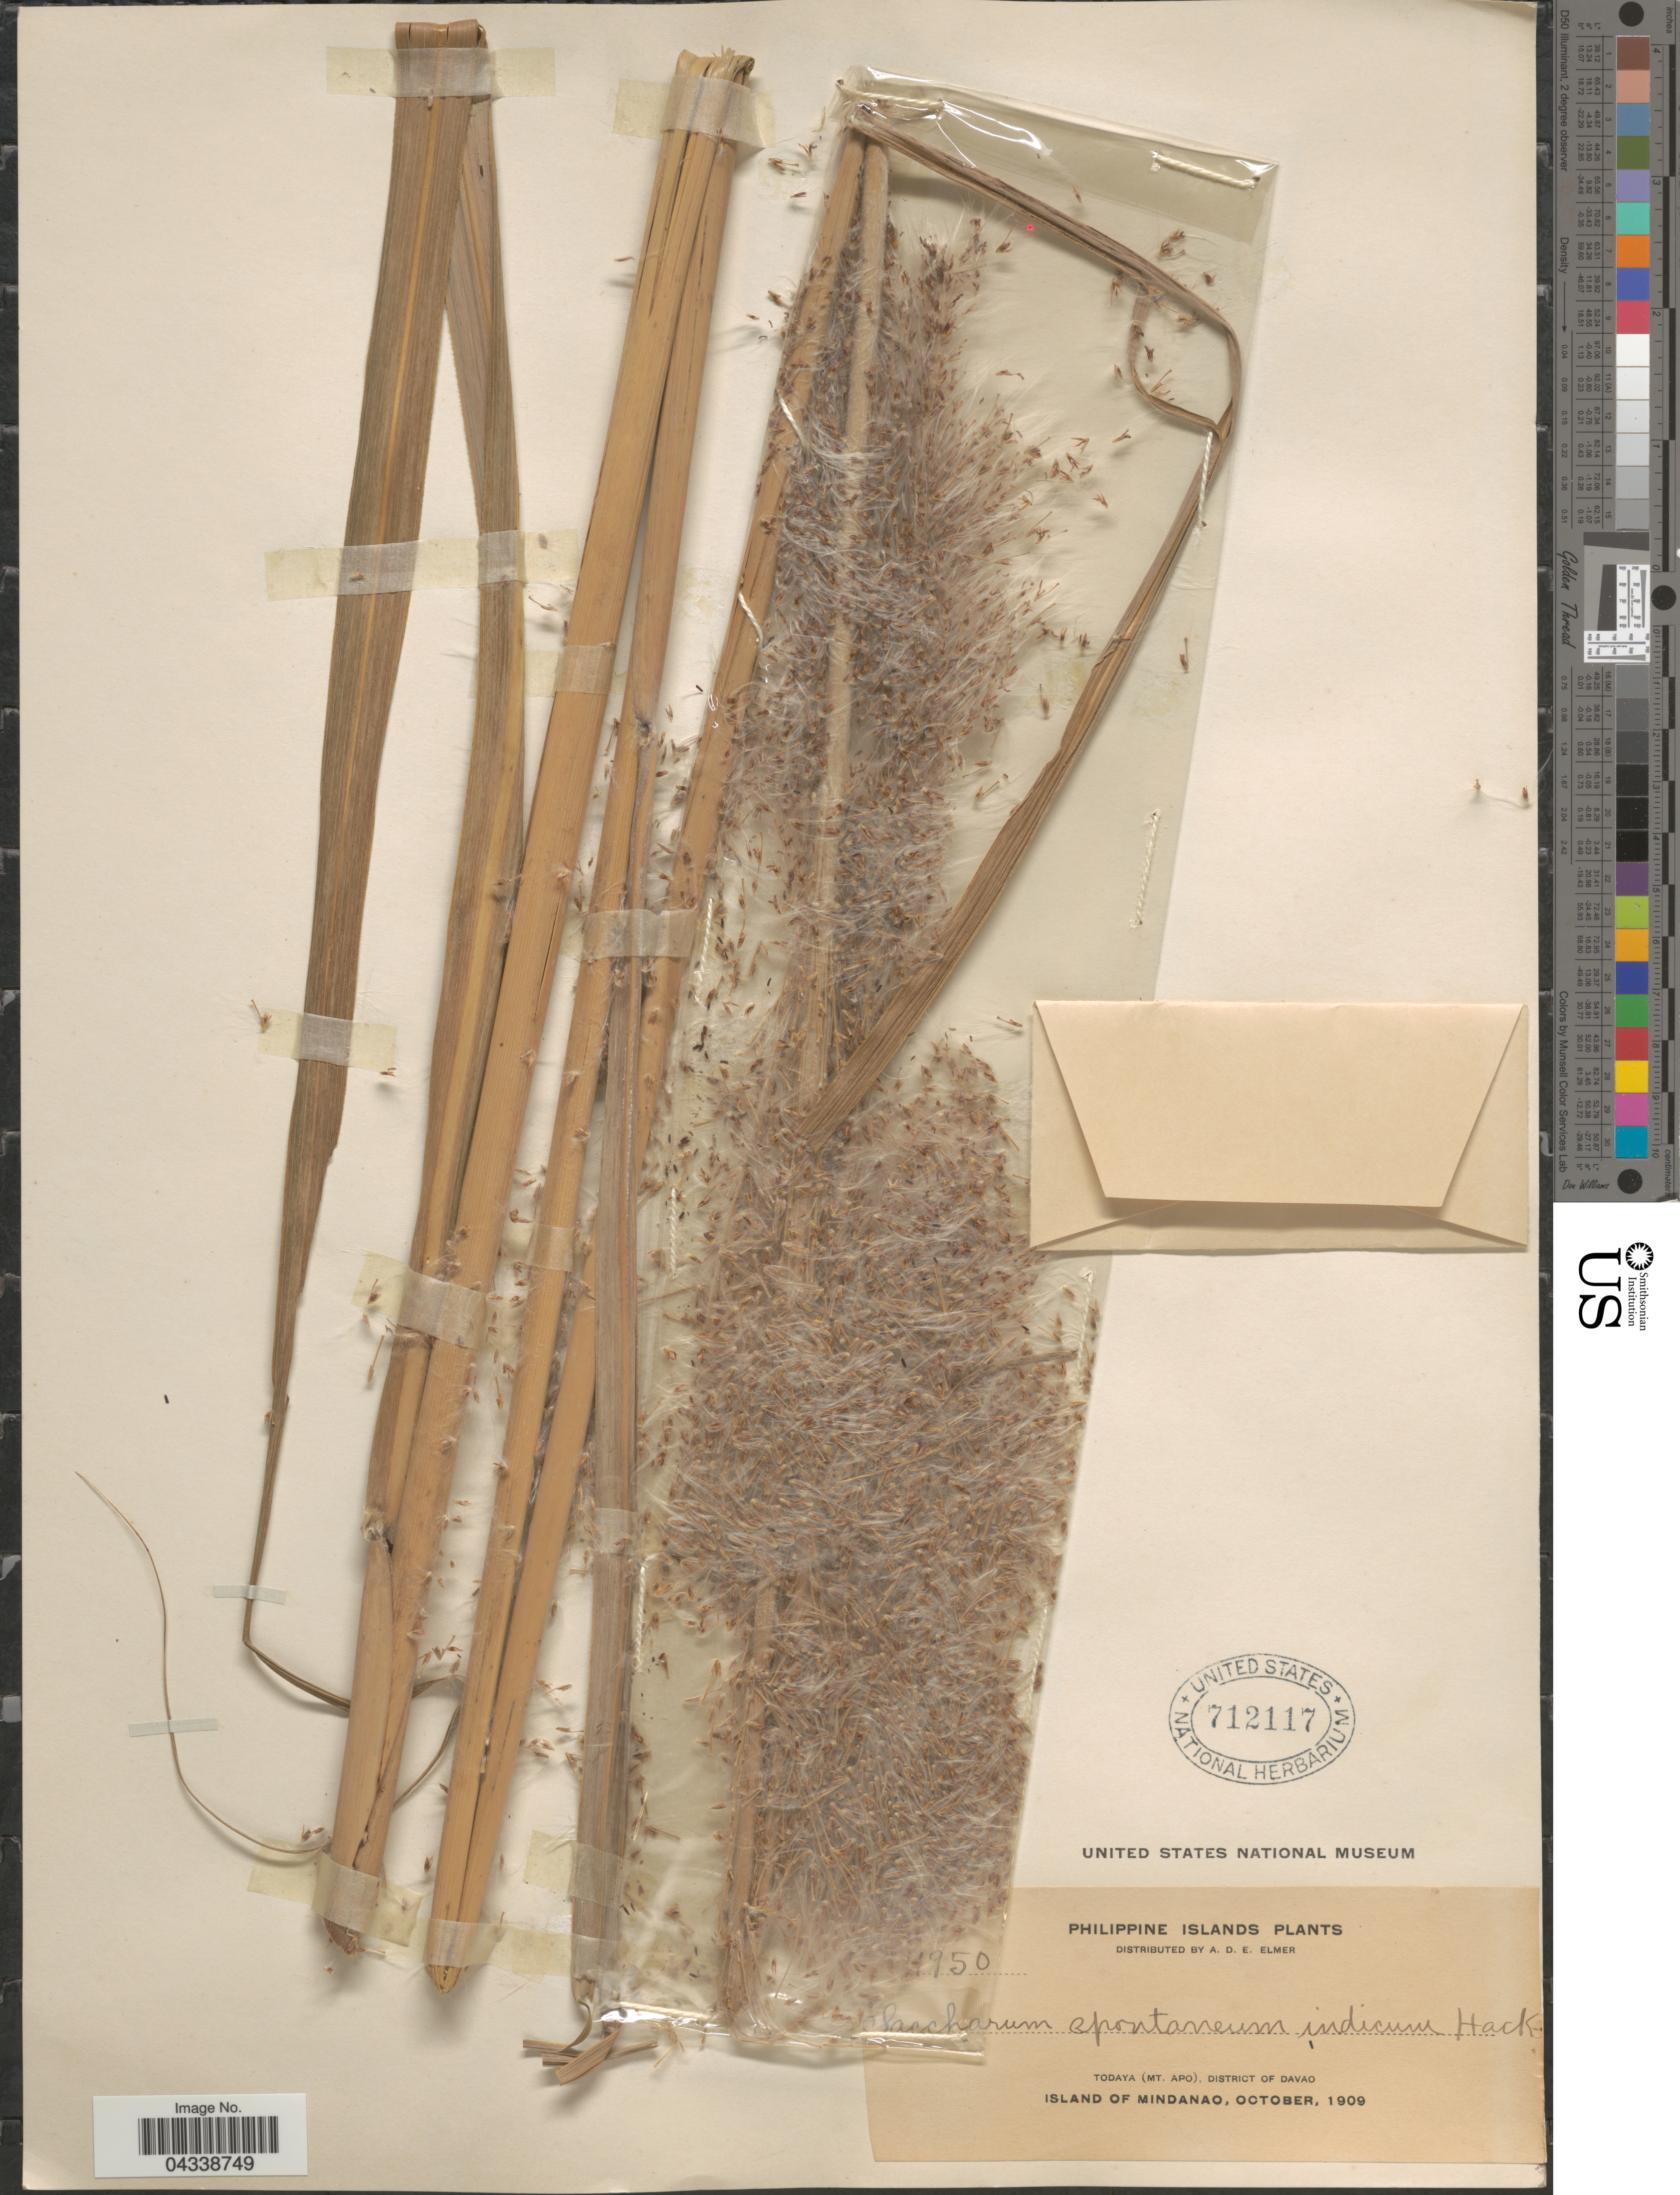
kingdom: Plantae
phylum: Tracheophyta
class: Liliopsida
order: Poales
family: Poaceae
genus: Saccharum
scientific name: Saccharum spontaneum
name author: L.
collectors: A. D. E. Elmer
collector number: !950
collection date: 1909-10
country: Philippines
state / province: Davao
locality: Philippine Islands. Todaya (Mt. Apo), District of Davao. Island of Mindanao.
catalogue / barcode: US 712117